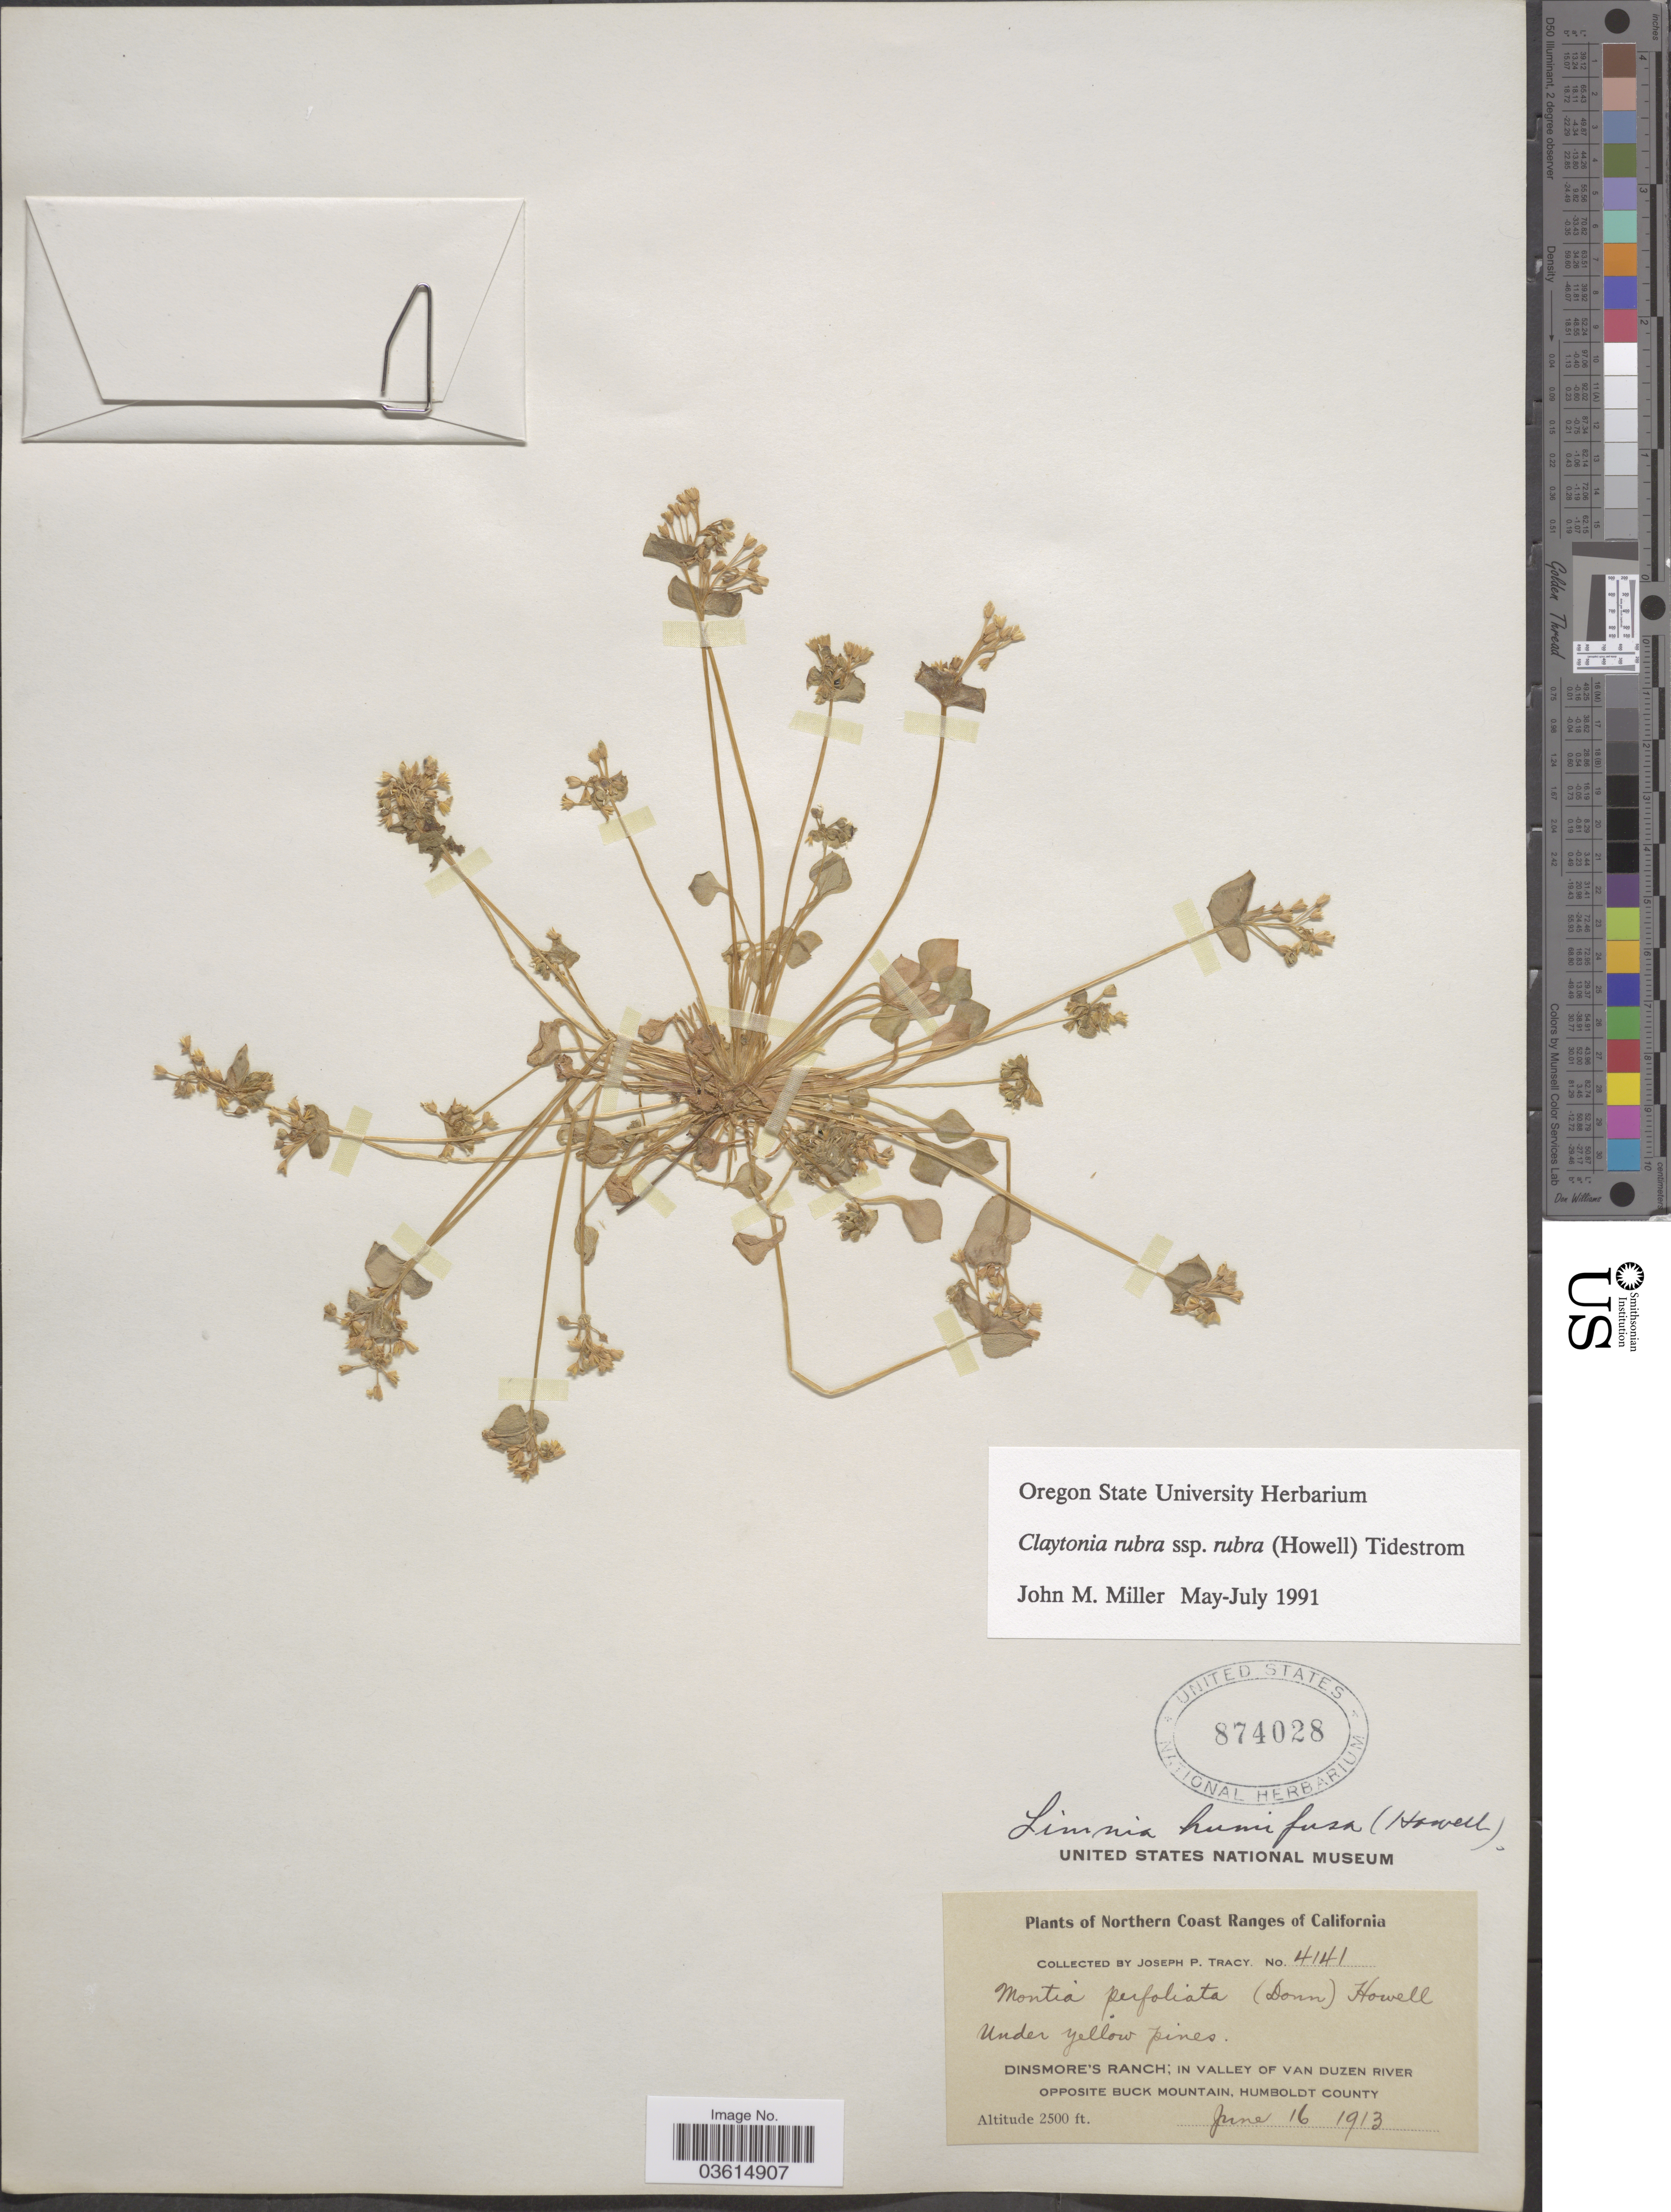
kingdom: Plantae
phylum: Tracheophyta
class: Magnoliopsida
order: Caryophyllales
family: Montiaceae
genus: Claytonia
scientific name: Claytonia rubra subsp. rubra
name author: (Howell) Tidestr.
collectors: J. Tracy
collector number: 4141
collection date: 1913-06-16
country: United States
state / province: California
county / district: Humboldt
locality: Northern Coast Ranges of California. Dinsmore's Ranch; in valley of Van Duzen River opposite Buck Mountain, Humboldt County.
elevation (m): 762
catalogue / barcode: US 874028